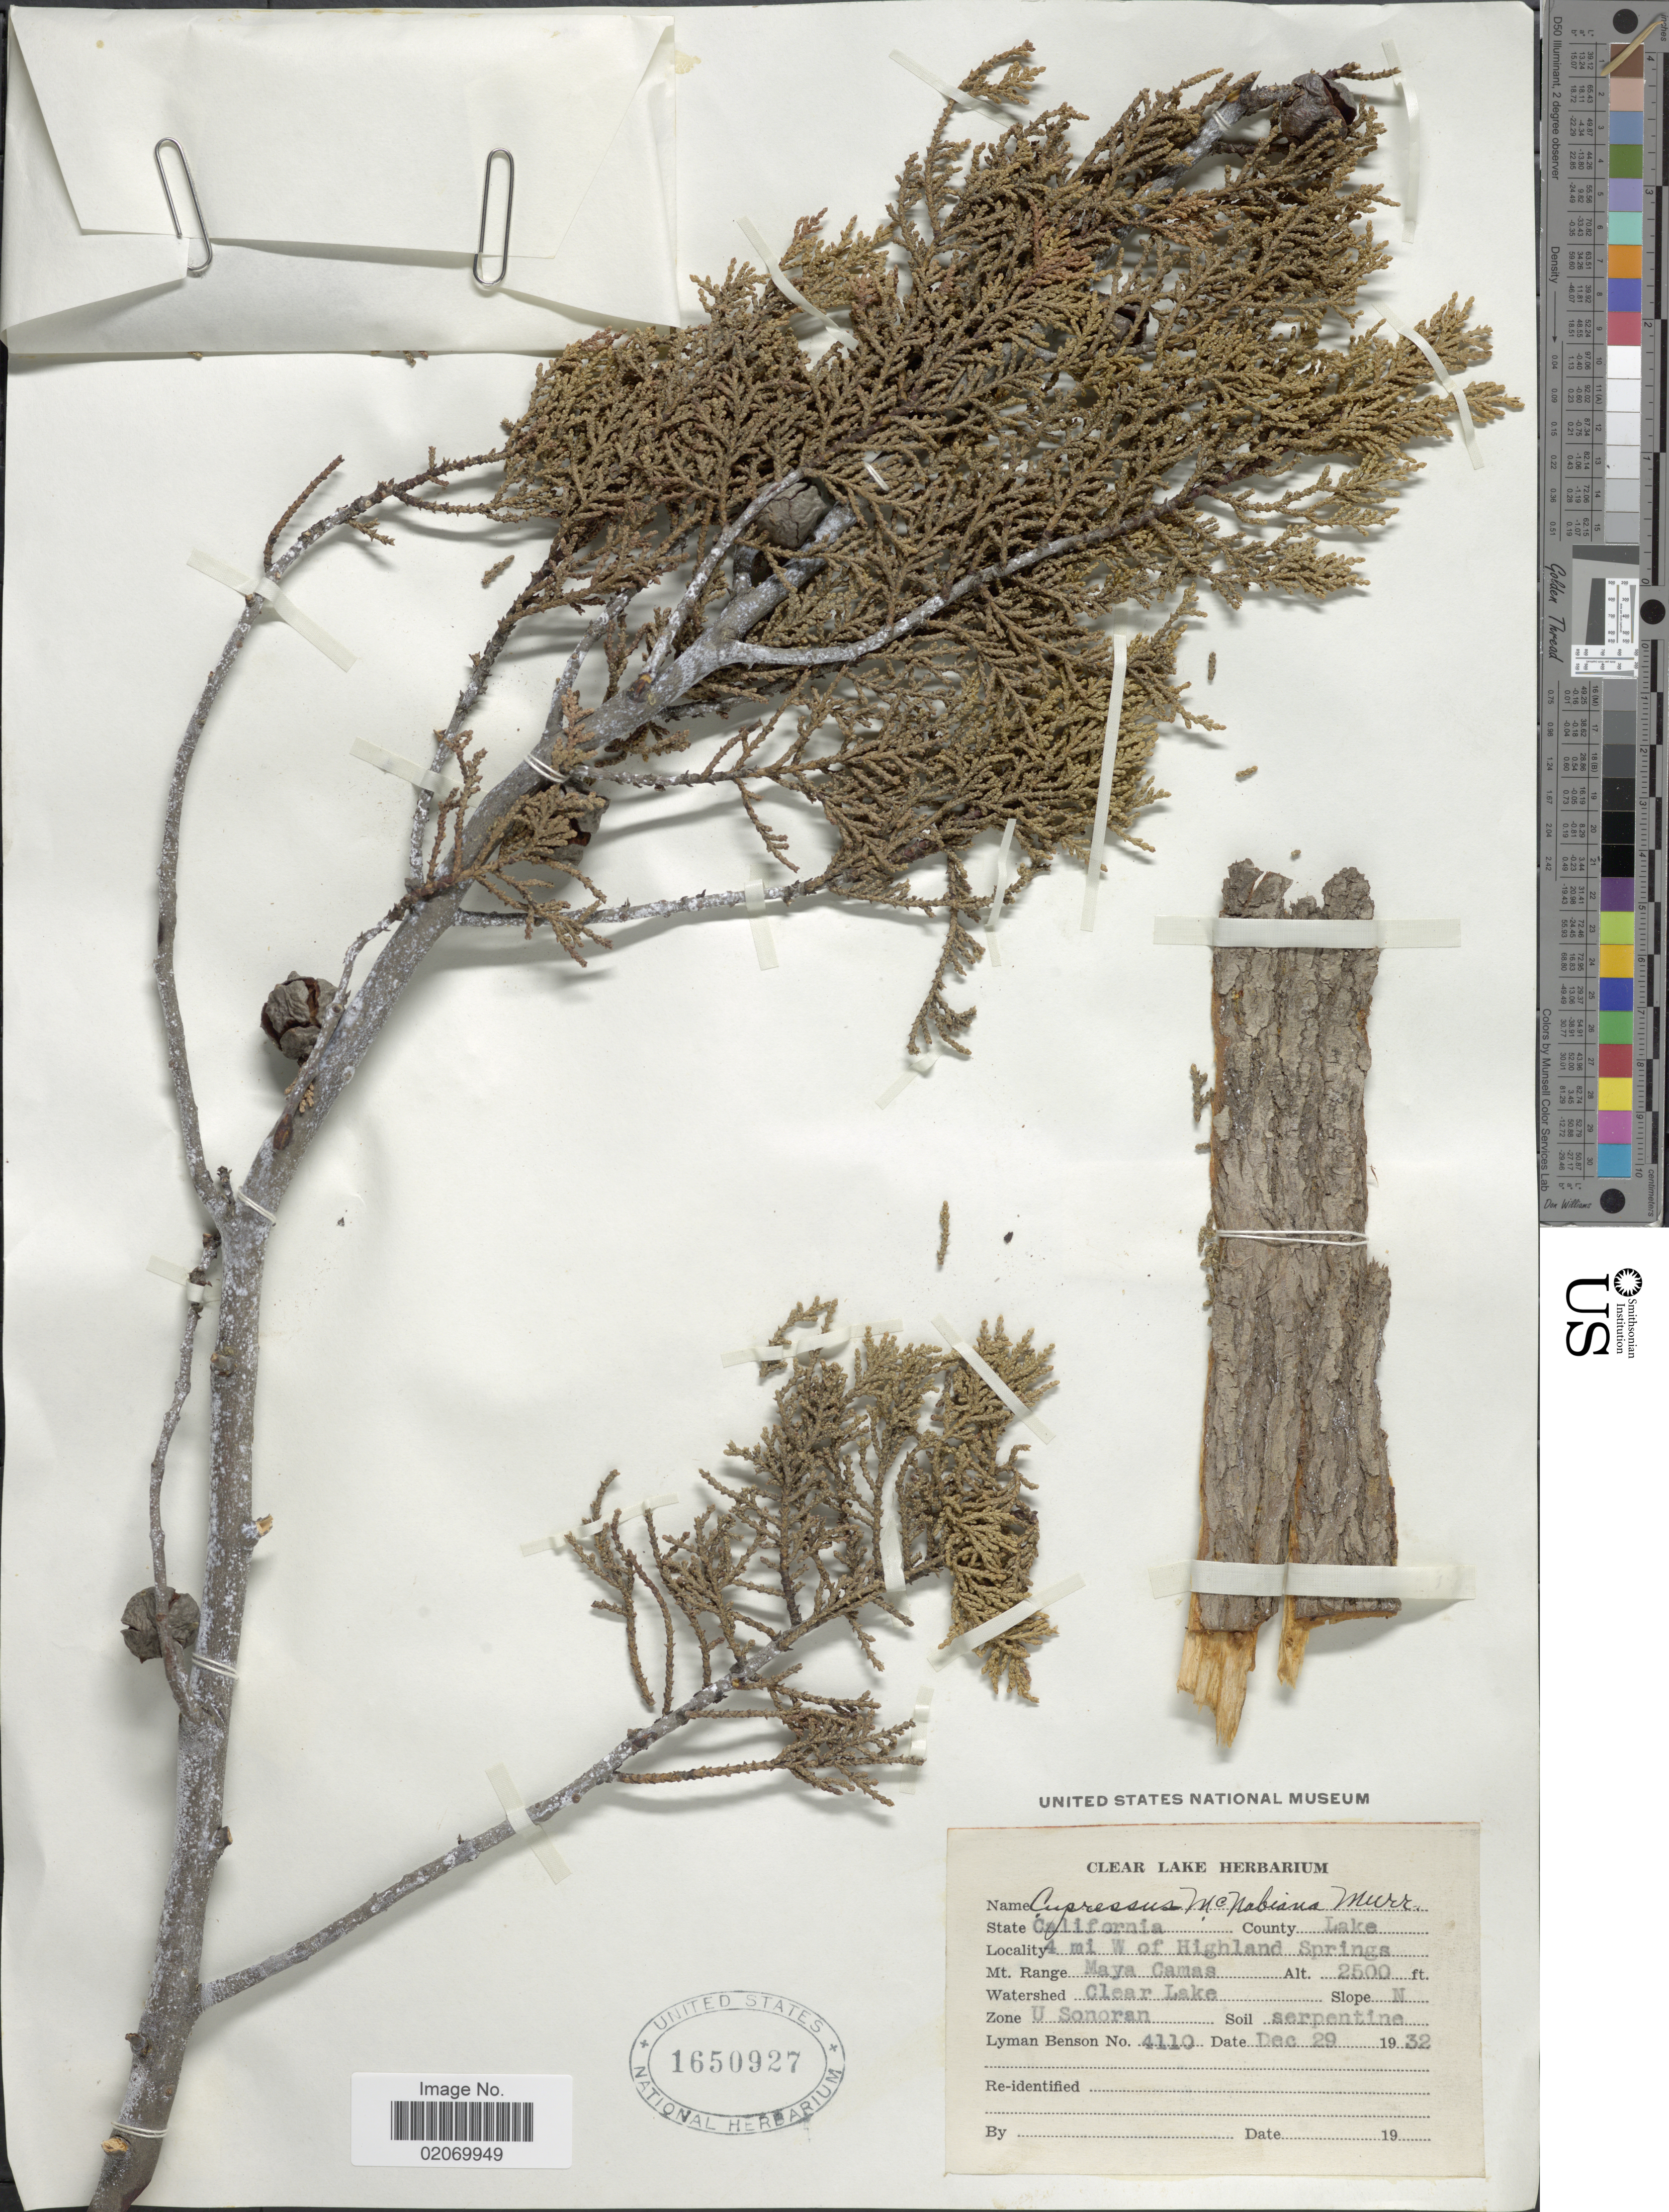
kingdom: Plantae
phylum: Tracheophyta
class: Pinopsida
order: Pinales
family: Cupressaceae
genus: Hesperocyparis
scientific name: Hesperocyparis macnabiana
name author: (A. Murray) Bartel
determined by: (US) Smithsonian Institution - National Museum of Natural History - Department of Botany (UNITED STATES)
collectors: L. D. Benson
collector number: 4110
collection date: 1932-12-29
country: United States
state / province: California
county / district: Lake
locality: County Lake, 4 mi W of Highland Springs, Maya Camas, Clear Lake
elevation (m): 762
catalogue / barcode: US 1650927